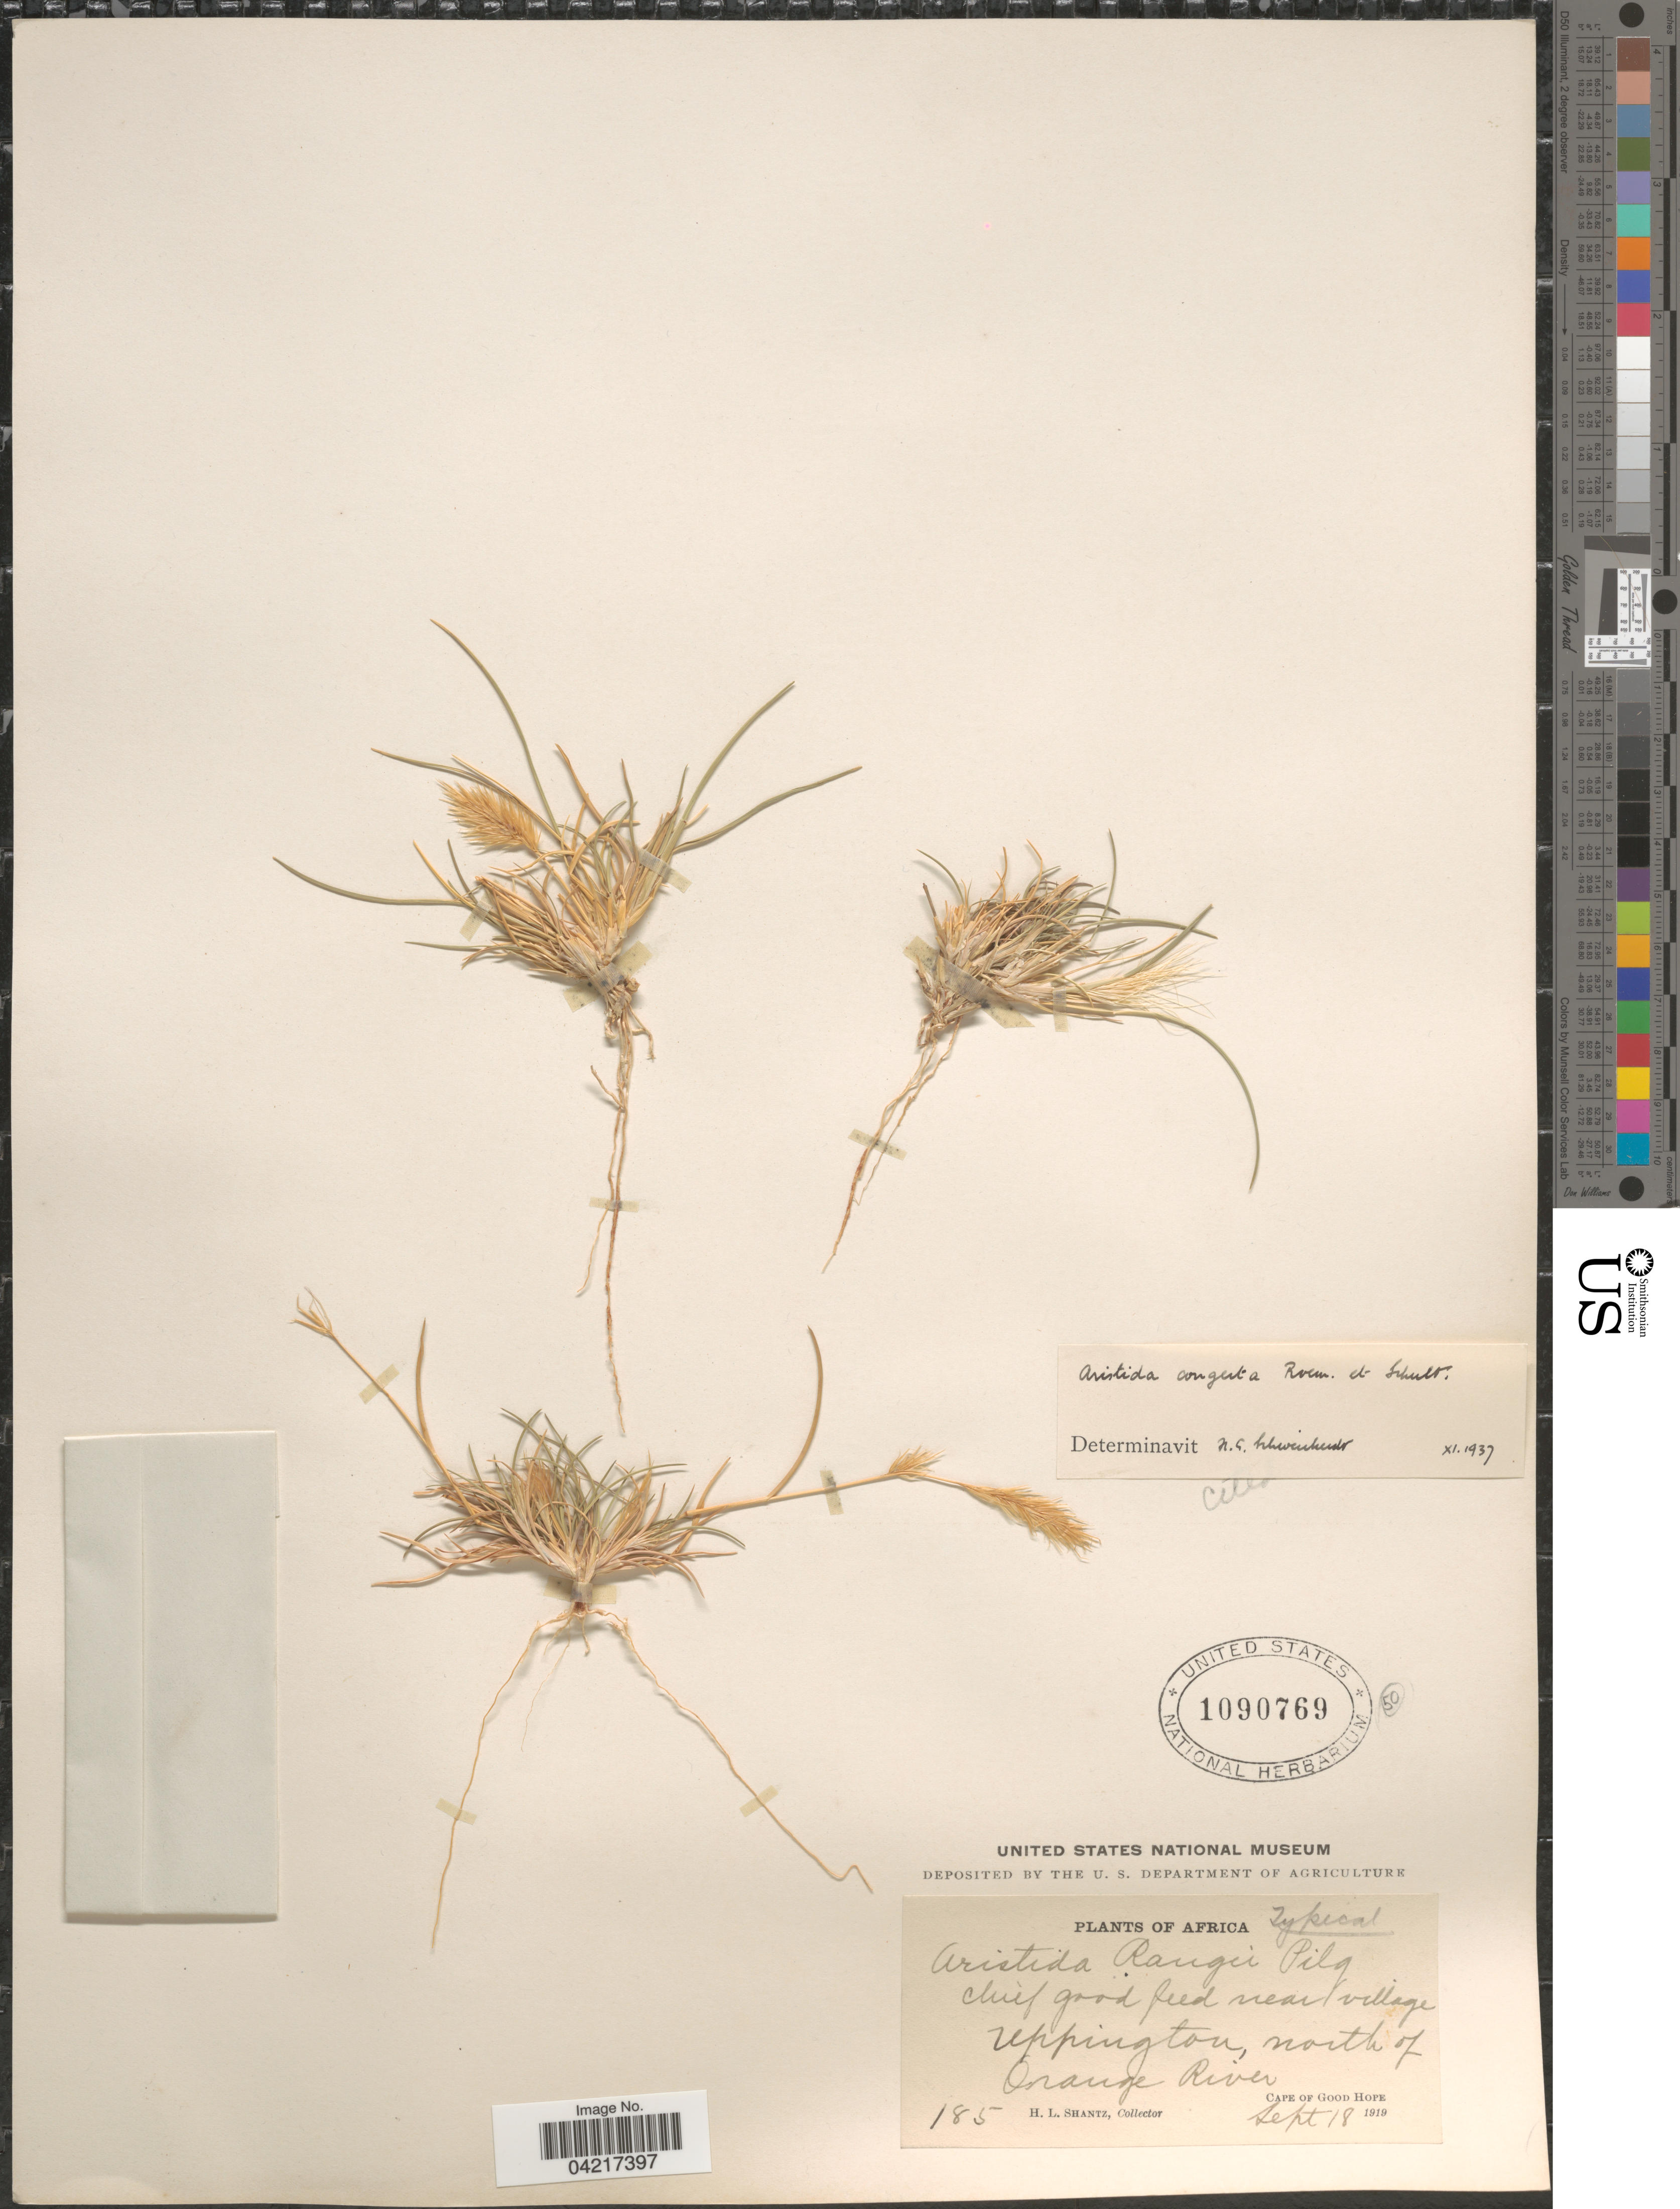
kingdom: Plantae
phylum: Tracheophyta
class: Liliopsida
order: Poales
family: Poaceae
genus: Aristida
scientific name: Aristida congesta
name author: Roem. & Schult.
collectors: H. Shantz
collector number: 185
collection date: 1919-09-18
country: South Africa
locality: Chief good feed near village. Uppington, north of Orange River. Cape of Good Hope.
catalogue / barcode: US 1090769